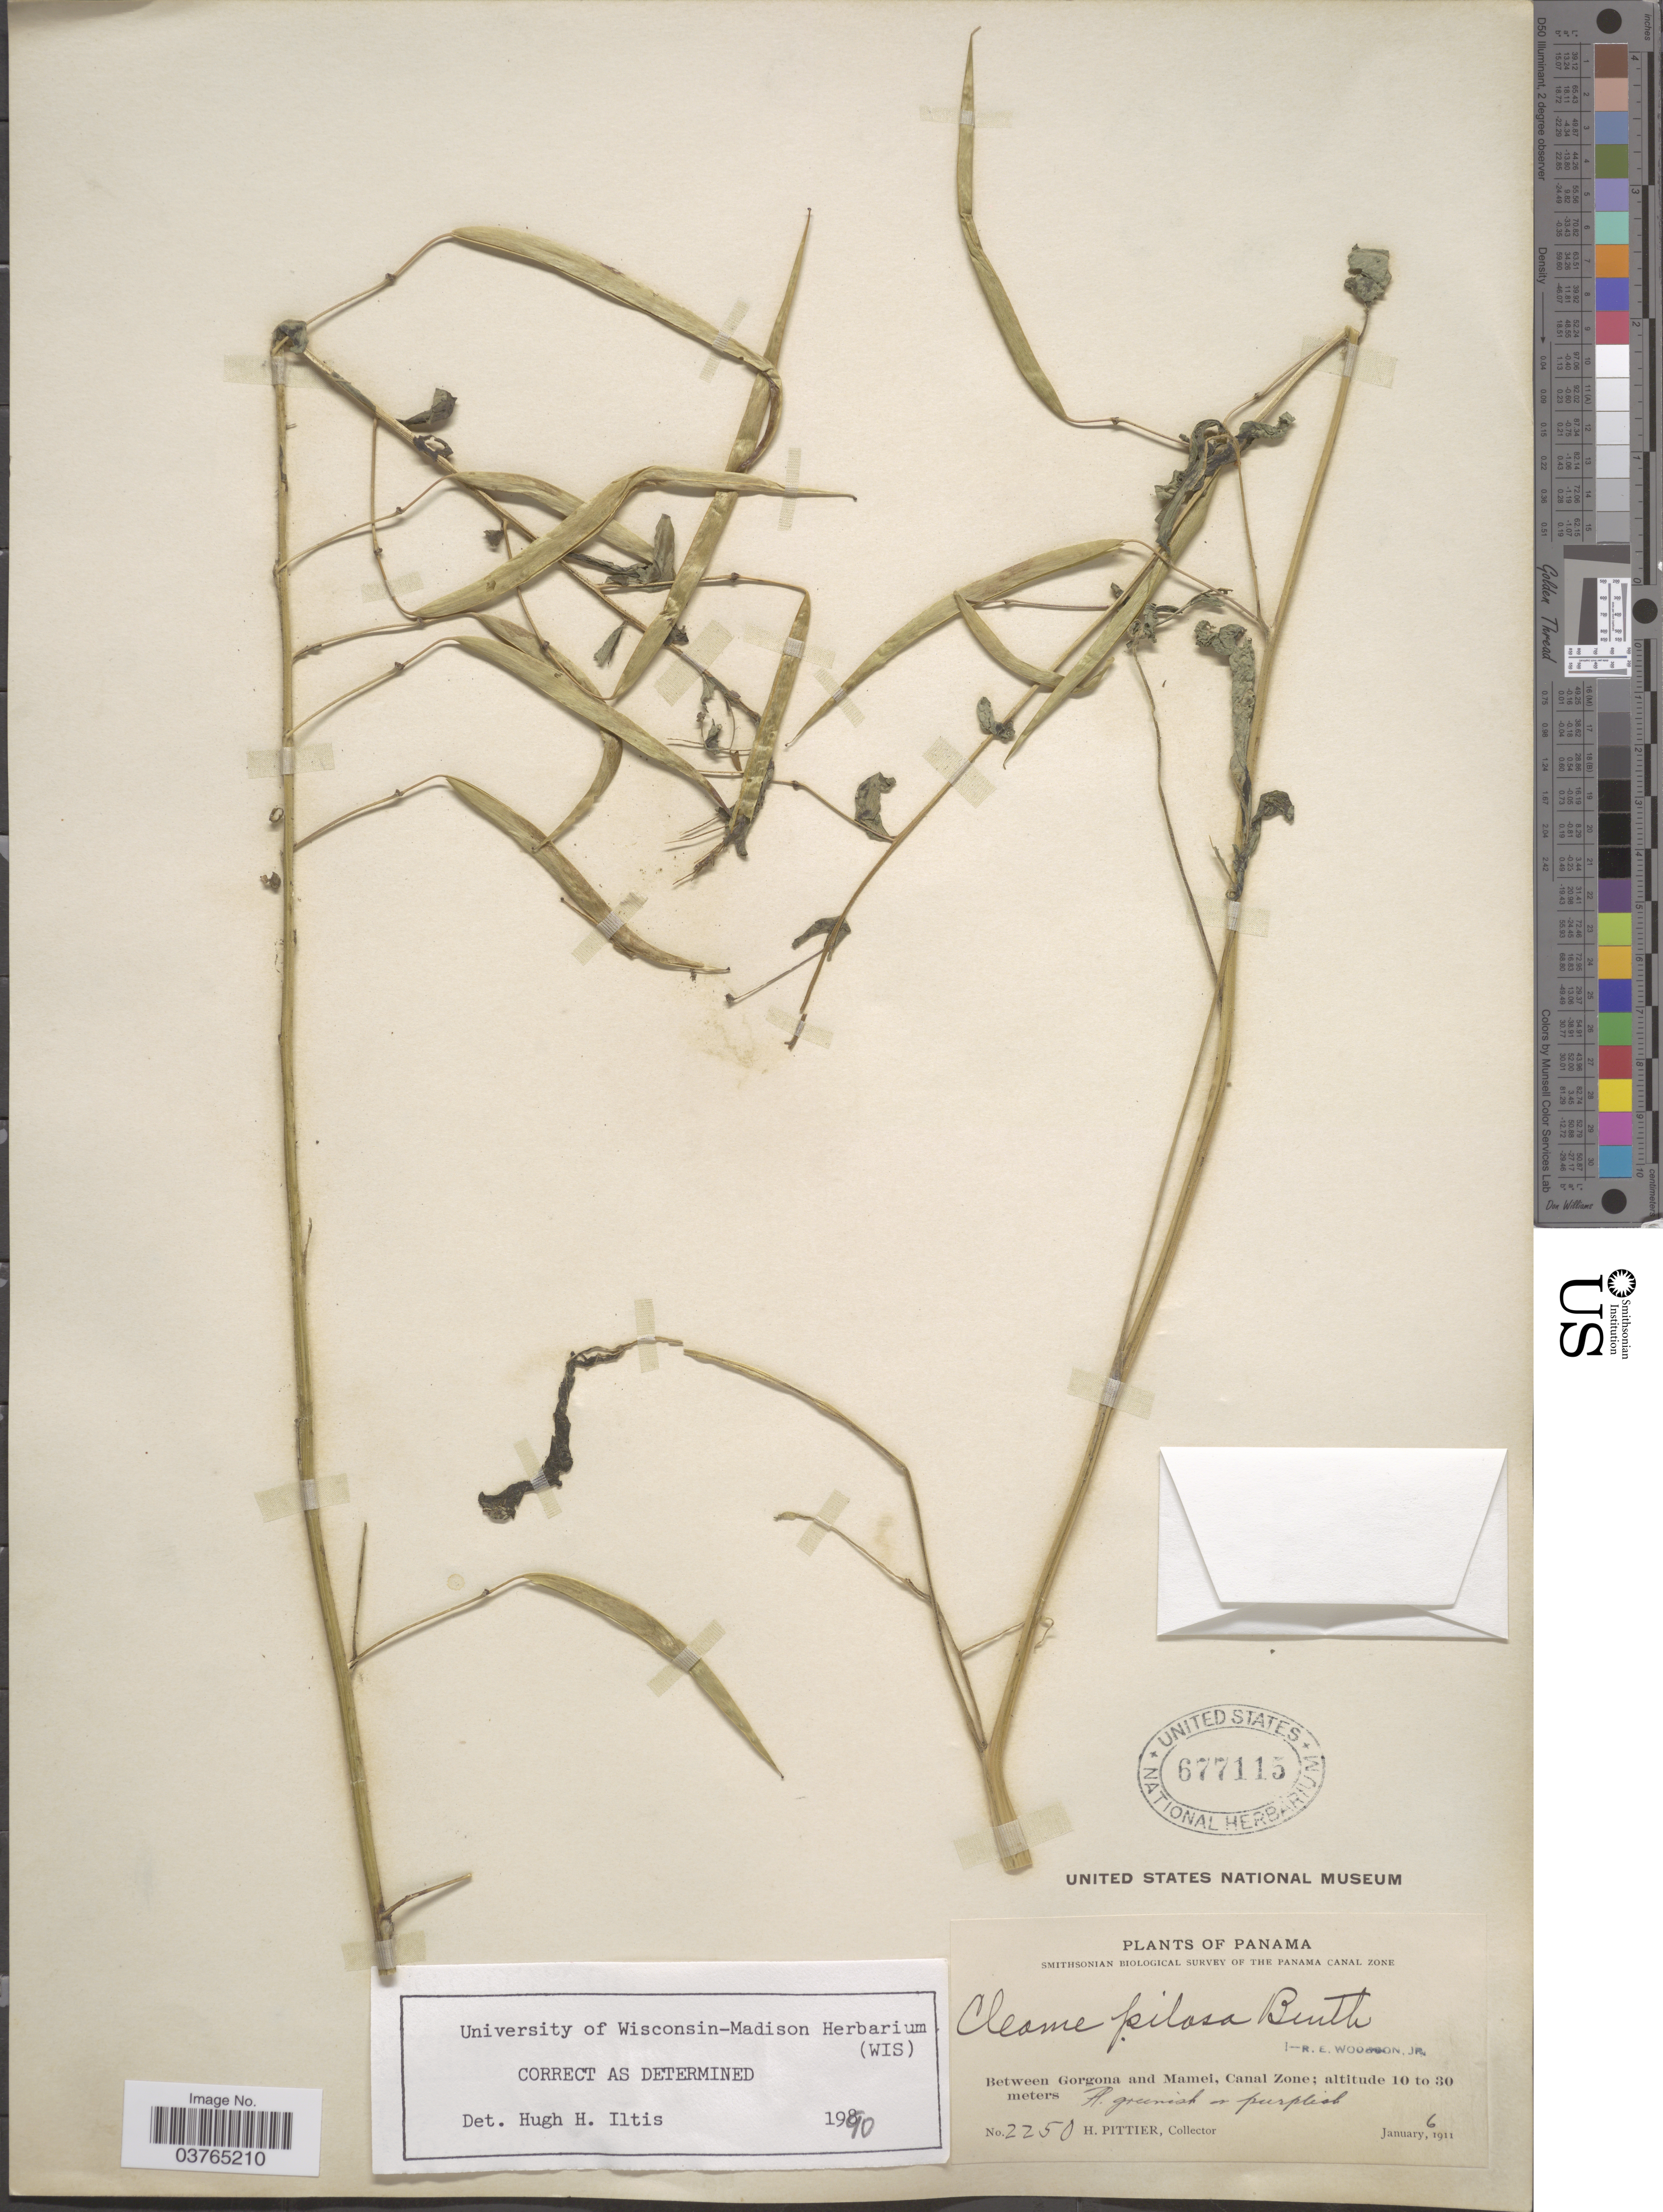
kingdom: Plantae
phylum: Tracheophyta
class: Magnoliopsida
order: Brassicales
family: Cleomaceae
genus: Cochranella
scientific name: Cochranella pilosa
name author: (Benth.) E.M. McGinty & Roalson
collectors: H. F. Pittier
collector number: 2250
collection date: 1911-01-06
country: Panama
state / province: Colón / Panamá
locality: Between Gorgona and Mamei, Canal Zone.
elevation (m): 10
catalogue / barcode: US 677115